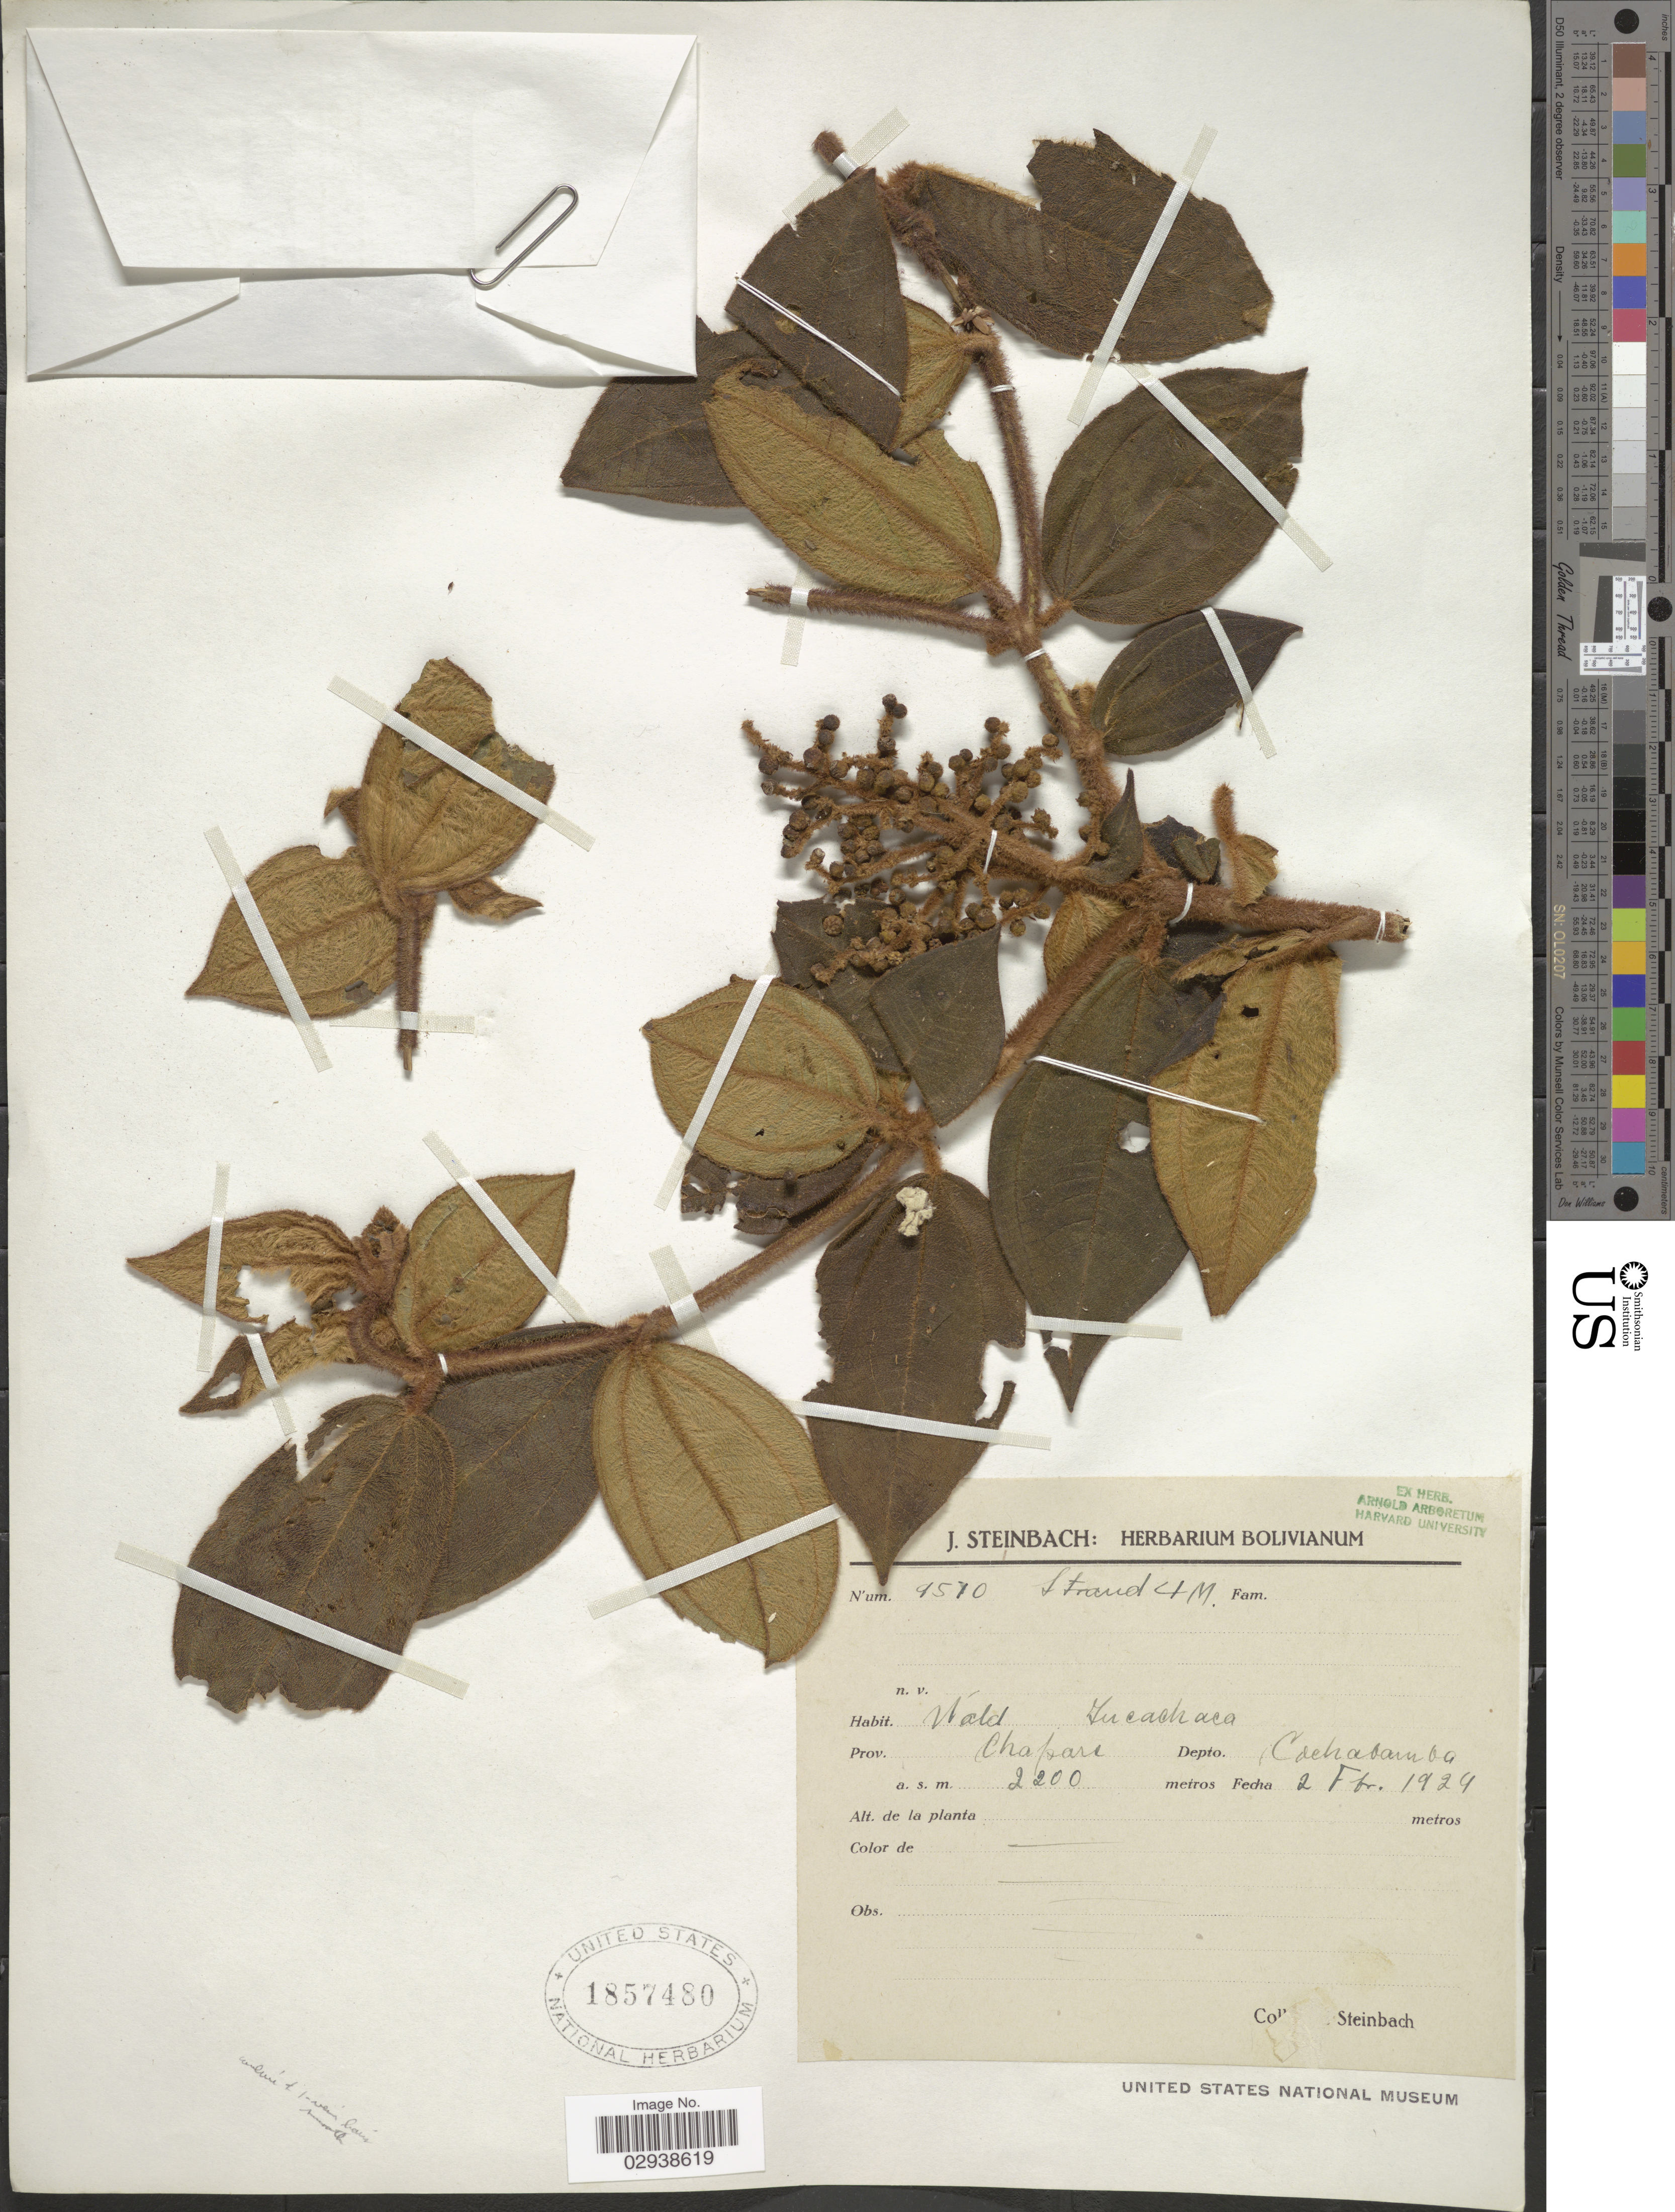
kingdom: Plantae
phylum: Tracheophyta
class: Magnoliopsida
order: Myrtales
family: Melastomataceae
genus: Miconia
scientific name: Miconia cyanocarpa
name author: Naudin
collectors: J. Steinbach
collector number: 4510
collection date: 1924-02-02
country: Bolivia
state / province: Cochabamba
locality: Prov. Chapare, Depto. Cochabamba.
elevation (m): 2200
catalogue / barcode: US 1857480